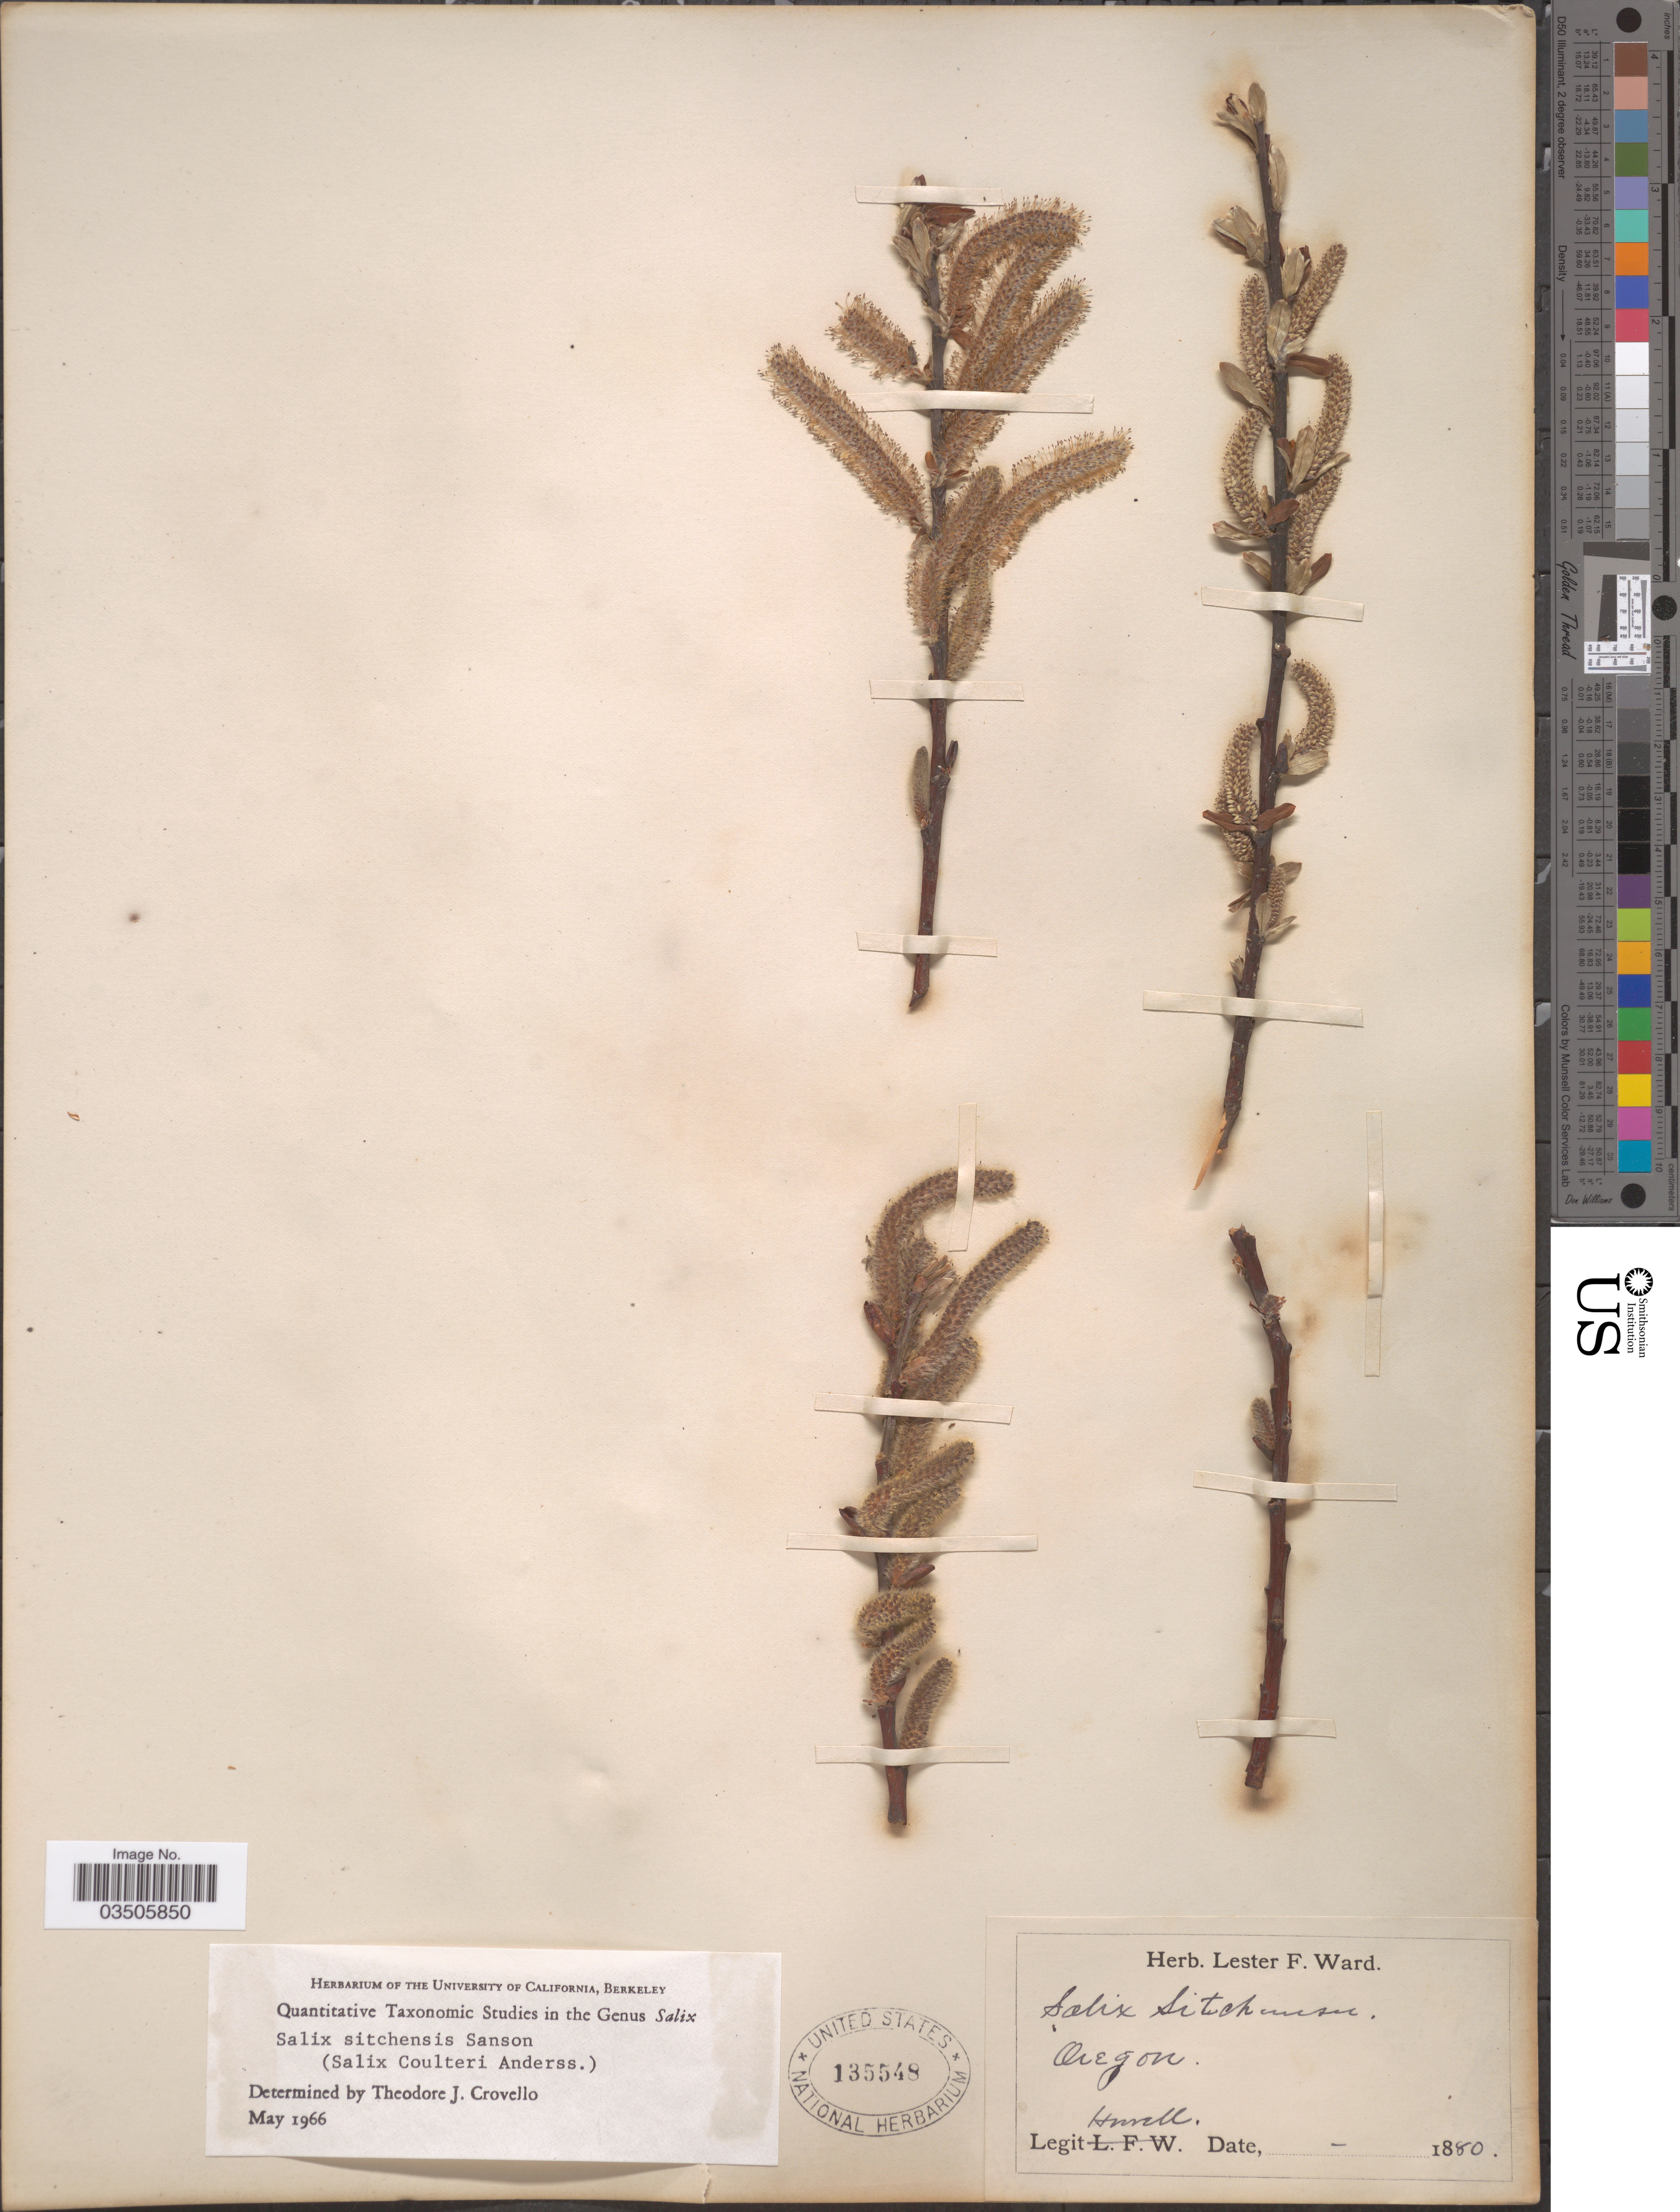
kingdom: Plantae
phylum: Tracheophyta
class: Magnoliopsida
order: Malpighiales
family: Salicaceae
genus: Salix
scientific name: Salix sitchensis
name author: Sanson ex Bong.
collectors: -. Howell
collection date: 1880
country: United States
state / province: Oregon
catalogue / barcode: US 135548